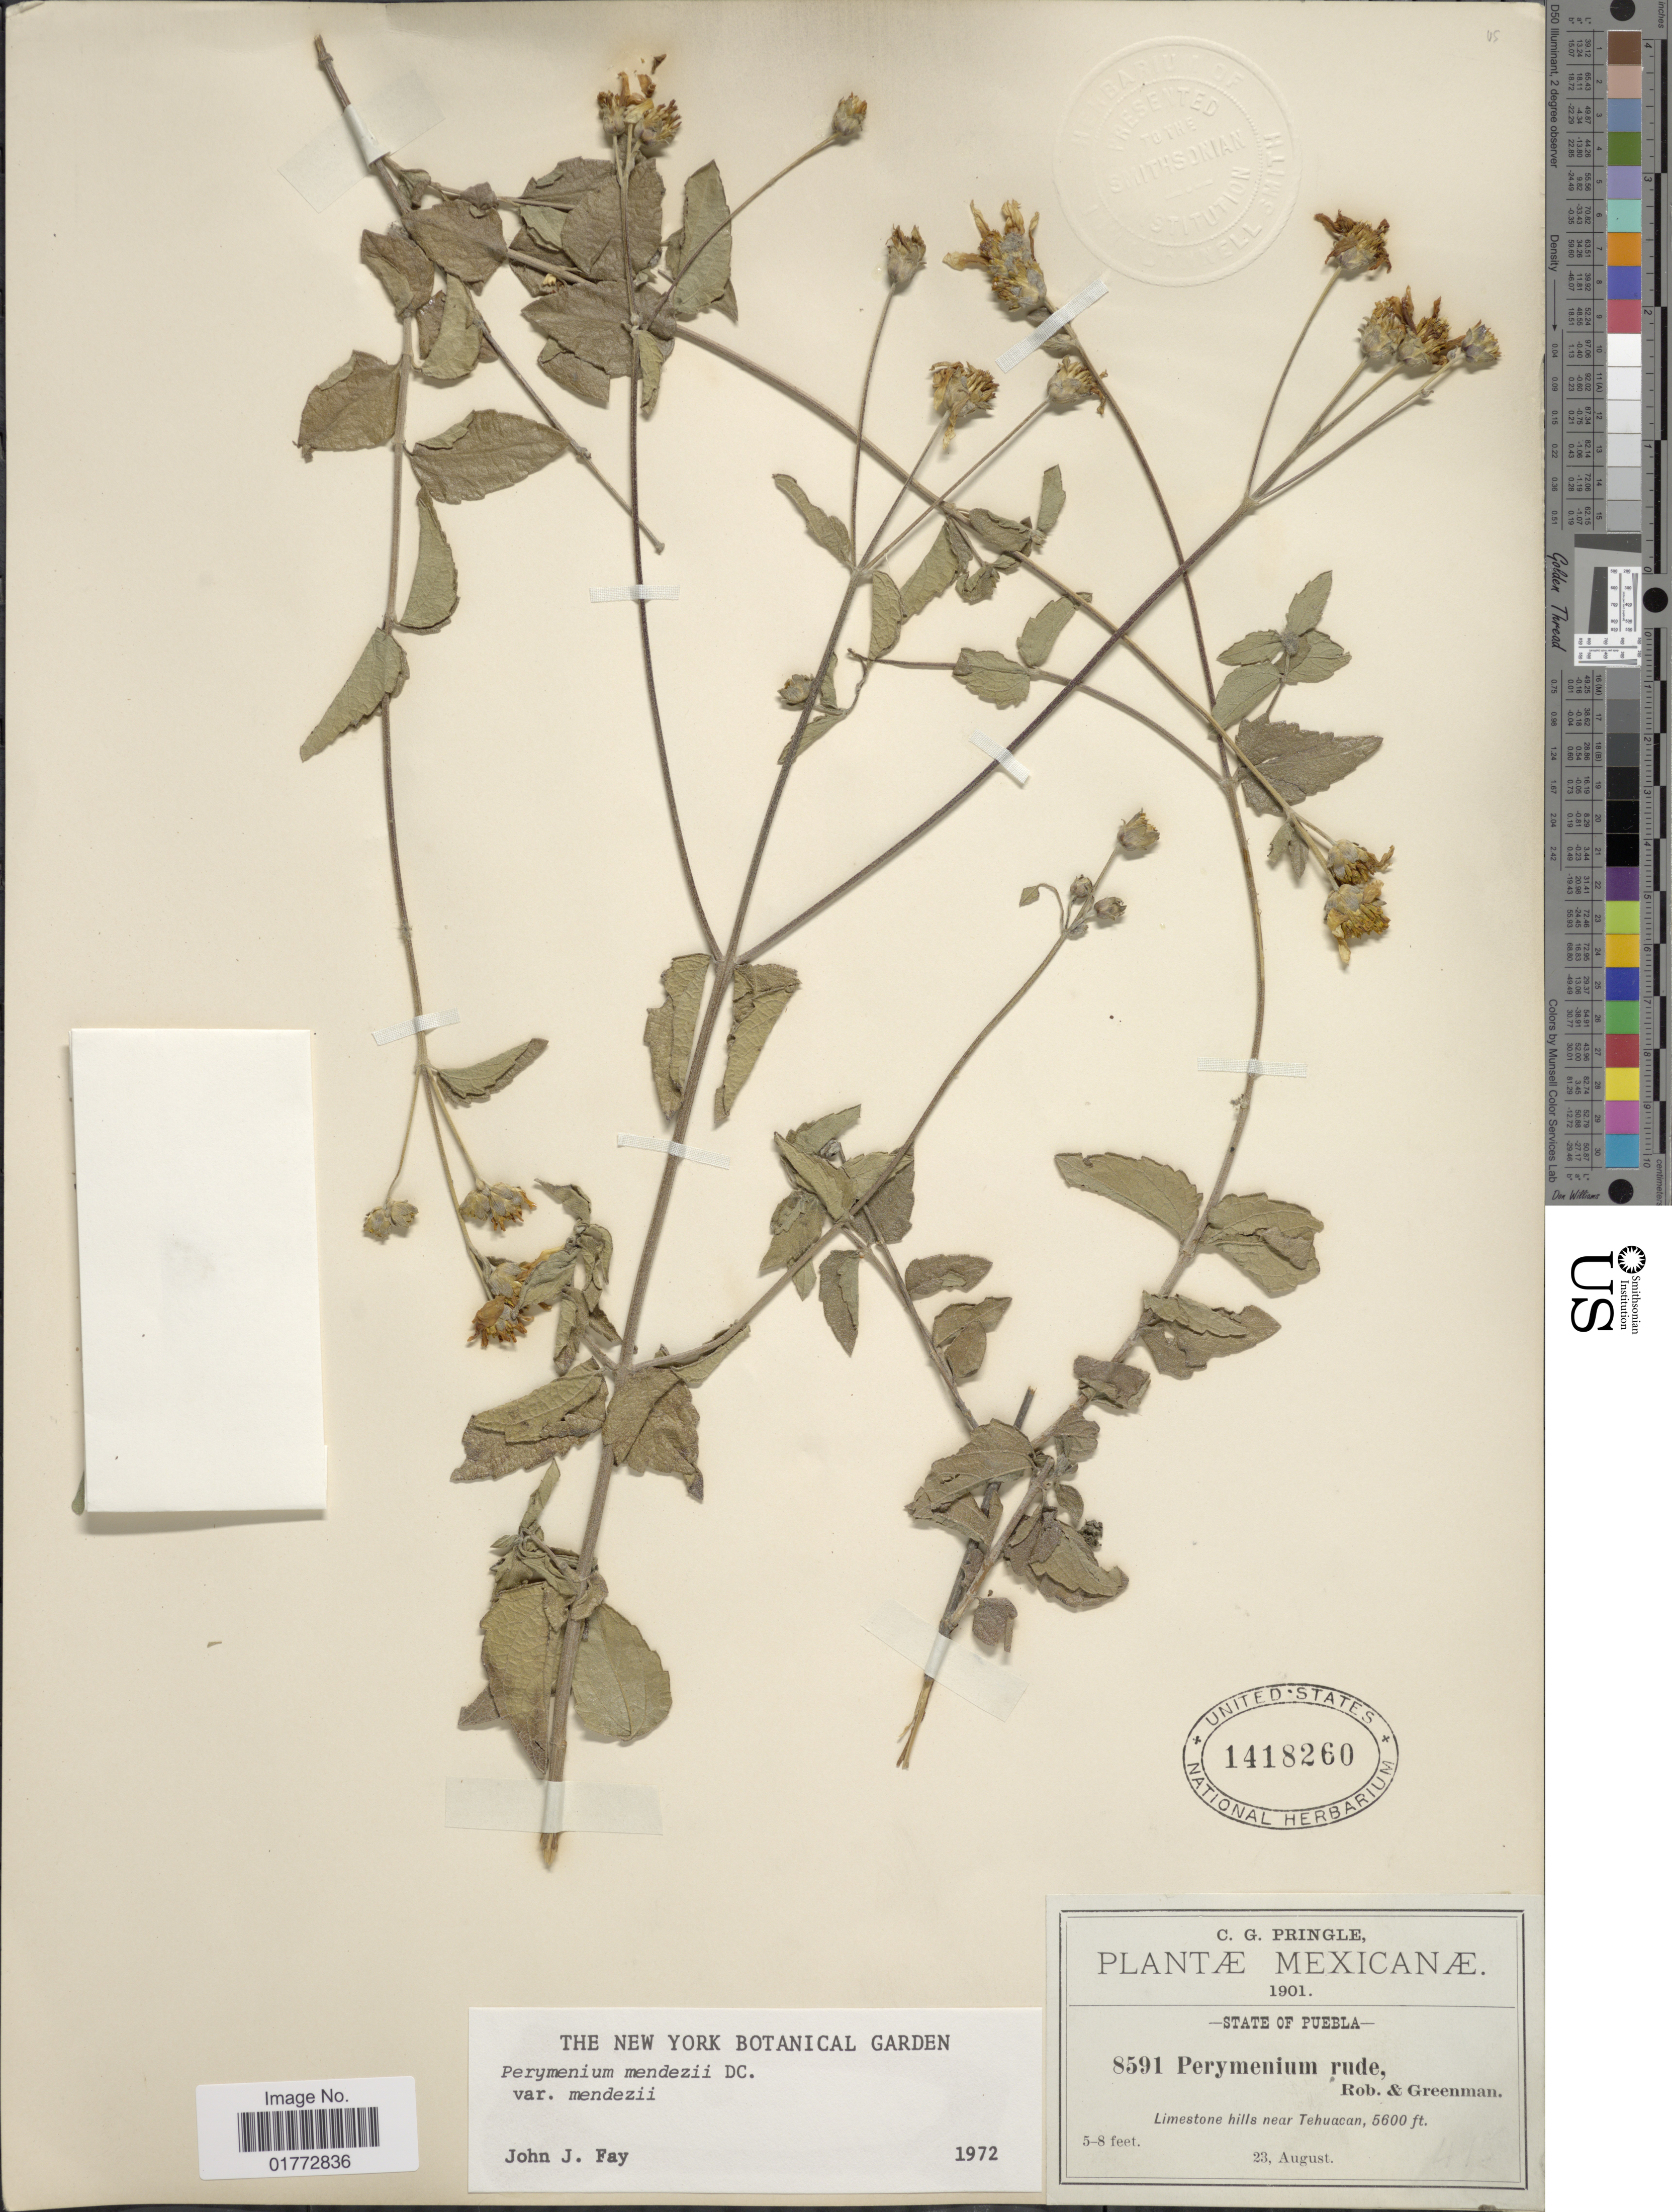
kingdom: Plantae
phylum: Tracheophyta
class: Magnoliopsida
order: Asterales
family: Asteraceae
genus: Perymenium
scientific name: Perymenium mendezii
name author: DC.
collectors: C. G. Pringle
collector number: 8591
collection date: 1901-08-23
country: Mexico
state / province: Puebla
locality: Limestone hills near Tehuacan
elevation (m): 1707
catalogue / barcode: US 1418260